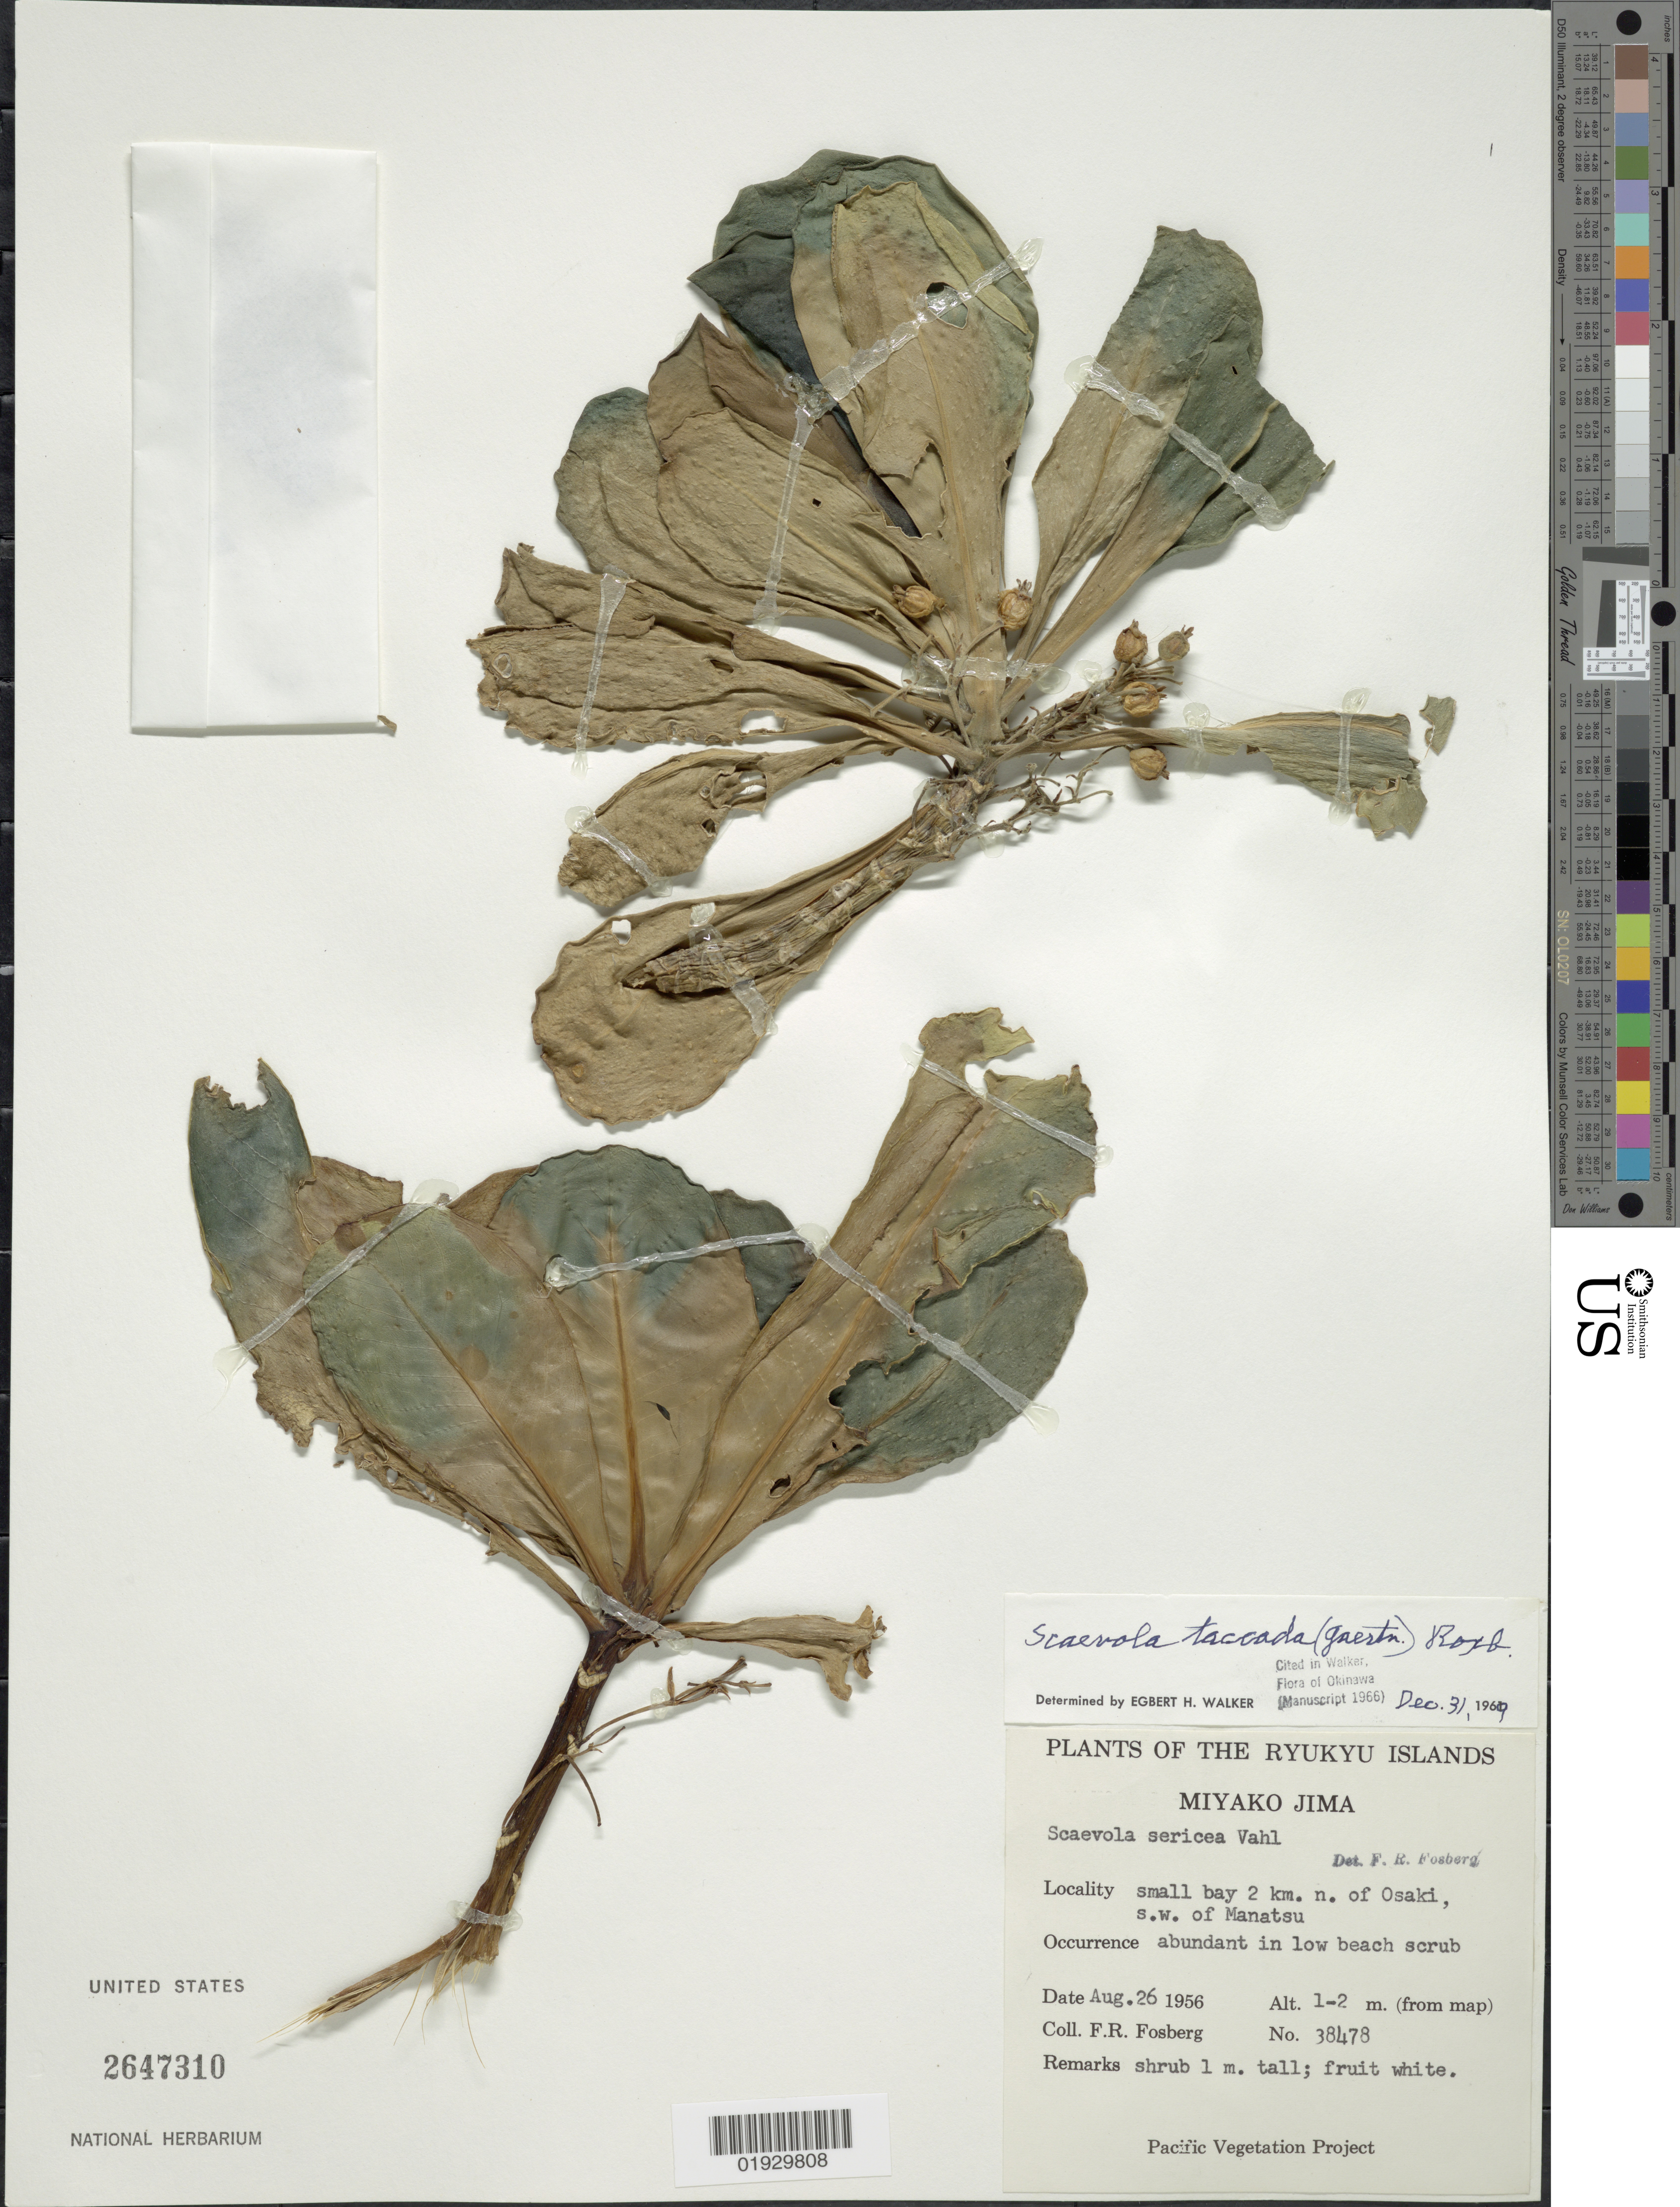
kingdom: Plantae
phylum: Tracheophyta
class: Magnoliopsida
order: Asterales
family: Goodeniaceae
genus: Scaevola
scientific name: Scaevola taccada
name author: (Gaertn.) Roxb.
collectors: F. R. Fosberg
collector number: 38478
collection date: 1956-08-26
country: Japan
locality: Ryukyu Islands. Miyako Jima. Small bay 2 km. n. of Osaki, s.w. of Manatsu.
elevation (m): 1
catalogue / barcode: US 2647310